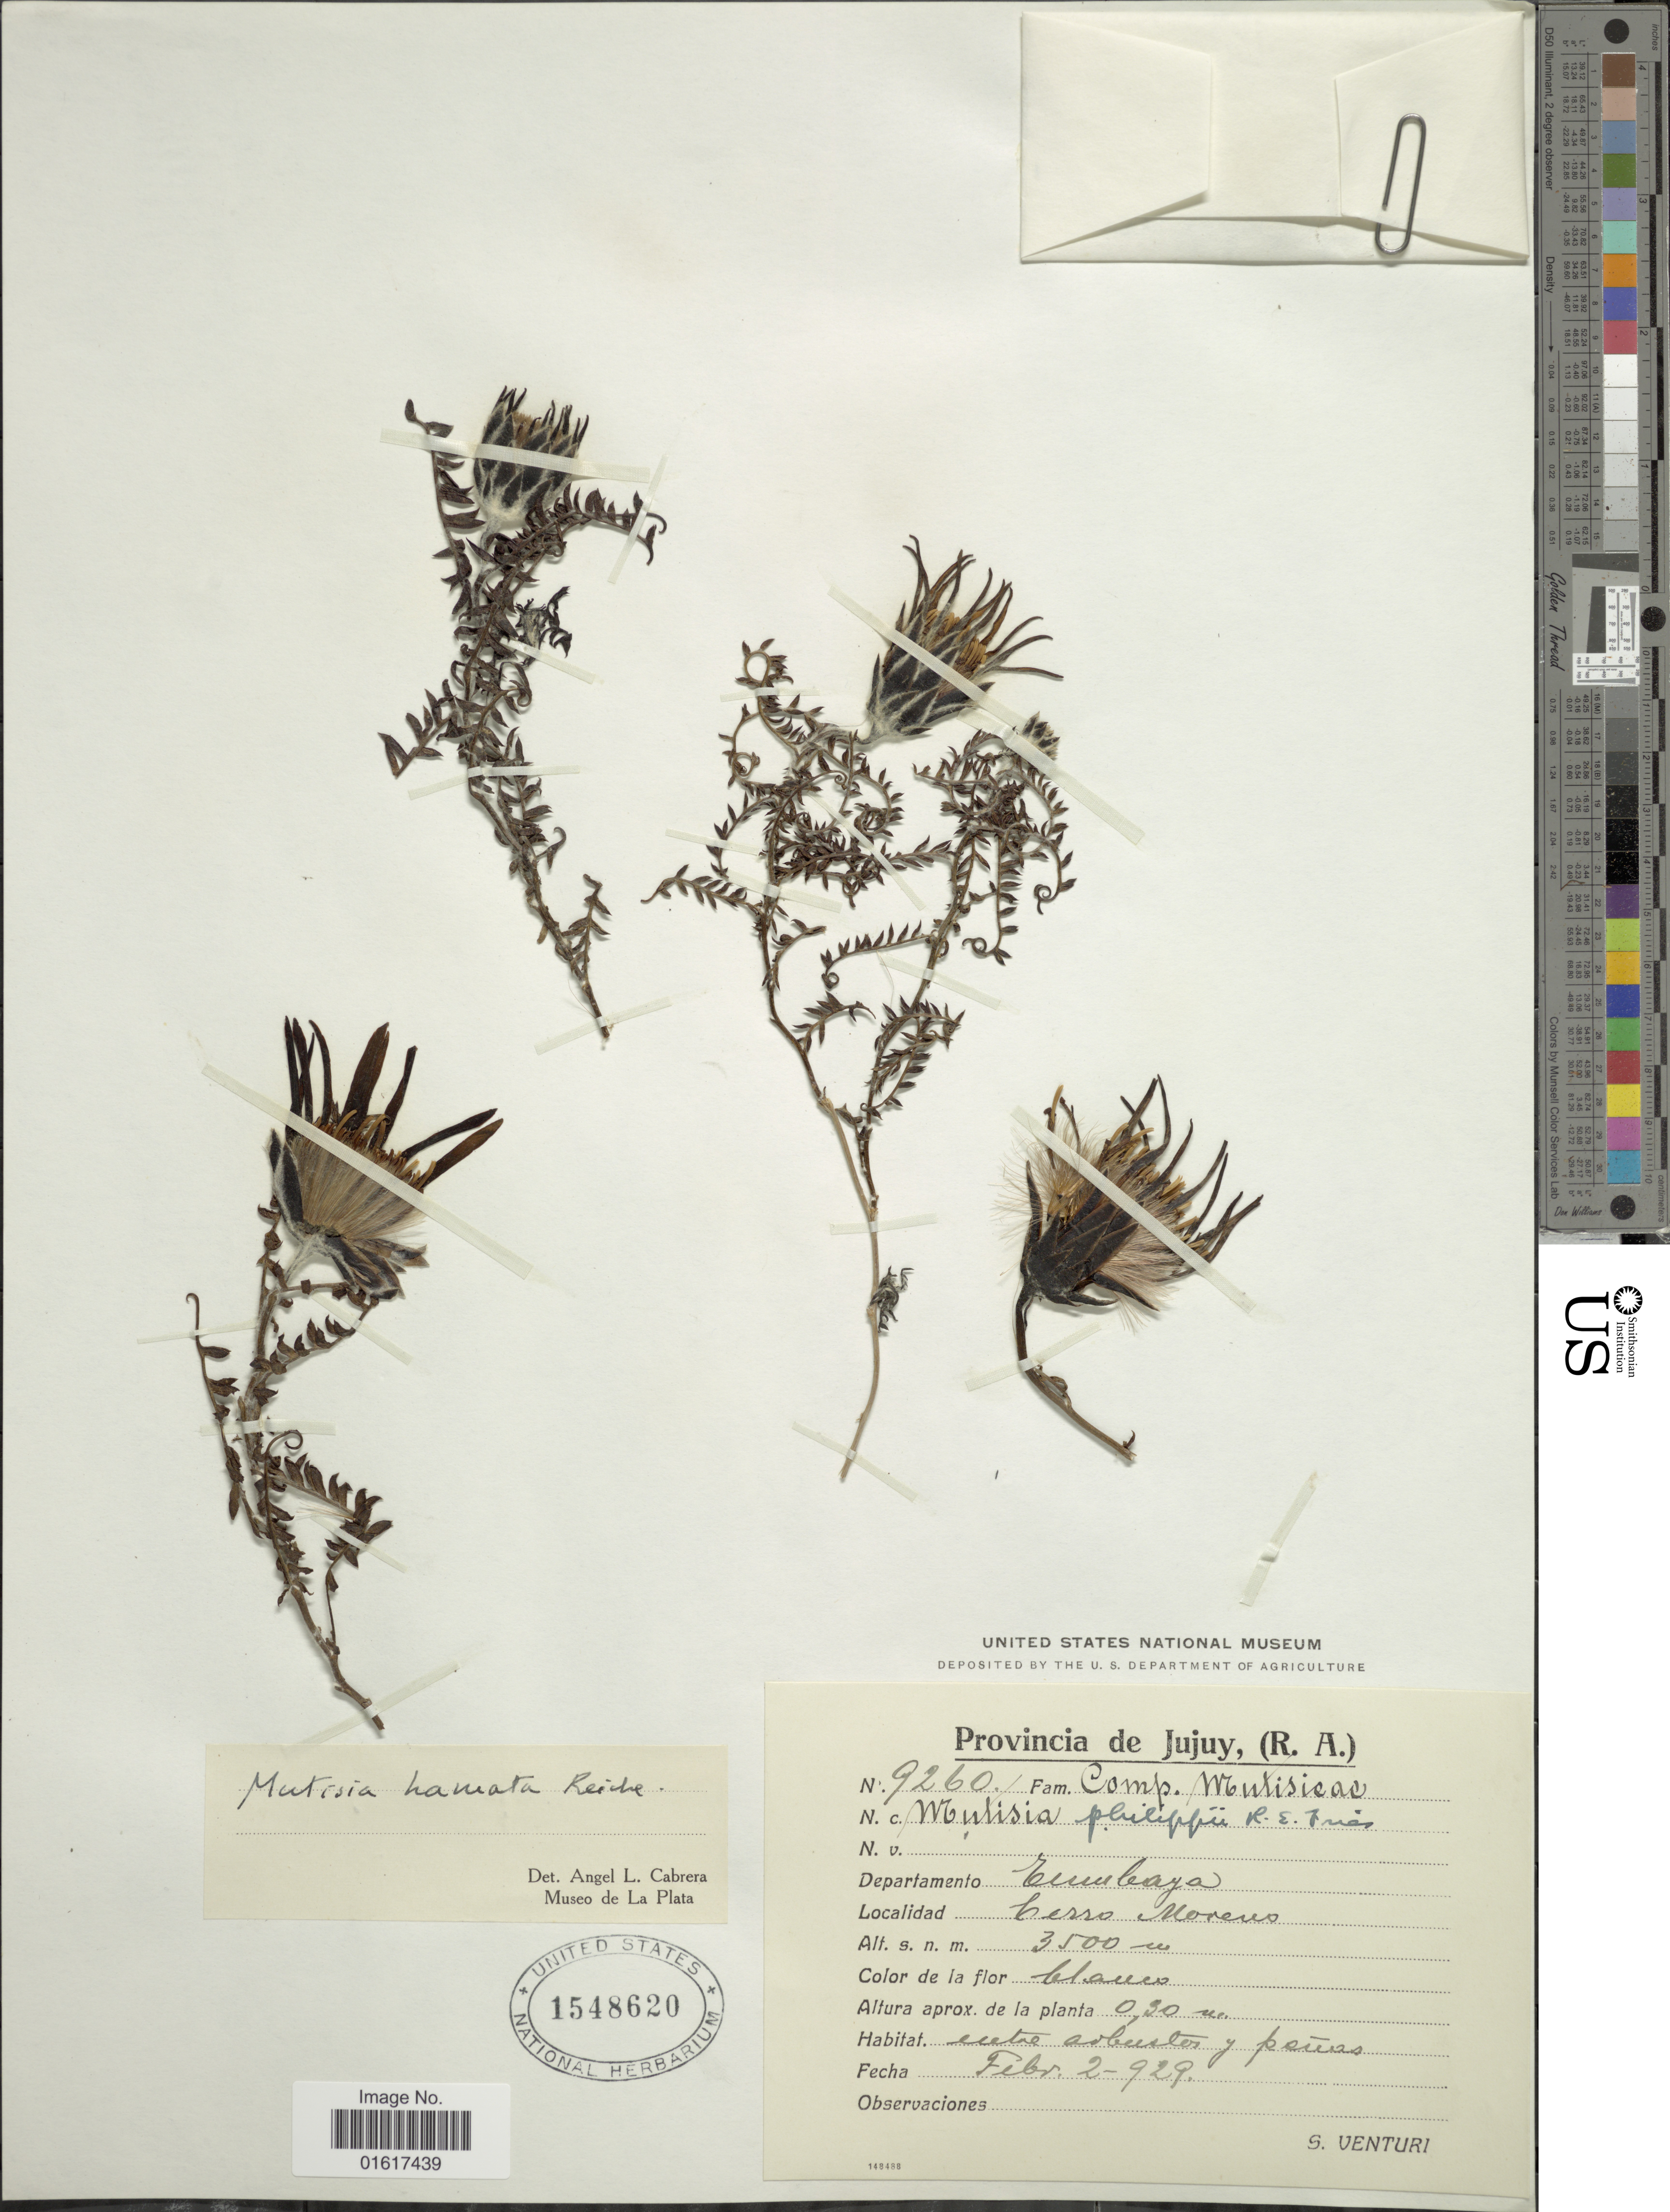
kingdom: Plantae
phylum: Tracheophyta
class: Magnoliopsida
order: Asterales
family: Asteraceae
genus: Mutisia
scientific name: Mutisia hamata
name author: Reiche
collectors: S. Venturi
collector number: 9260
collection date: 1929-02-02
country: Argentina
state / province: Jujuy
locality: Departamento Cumbaya. Cerro Moreno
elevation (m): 3500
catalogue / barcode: US 1548620